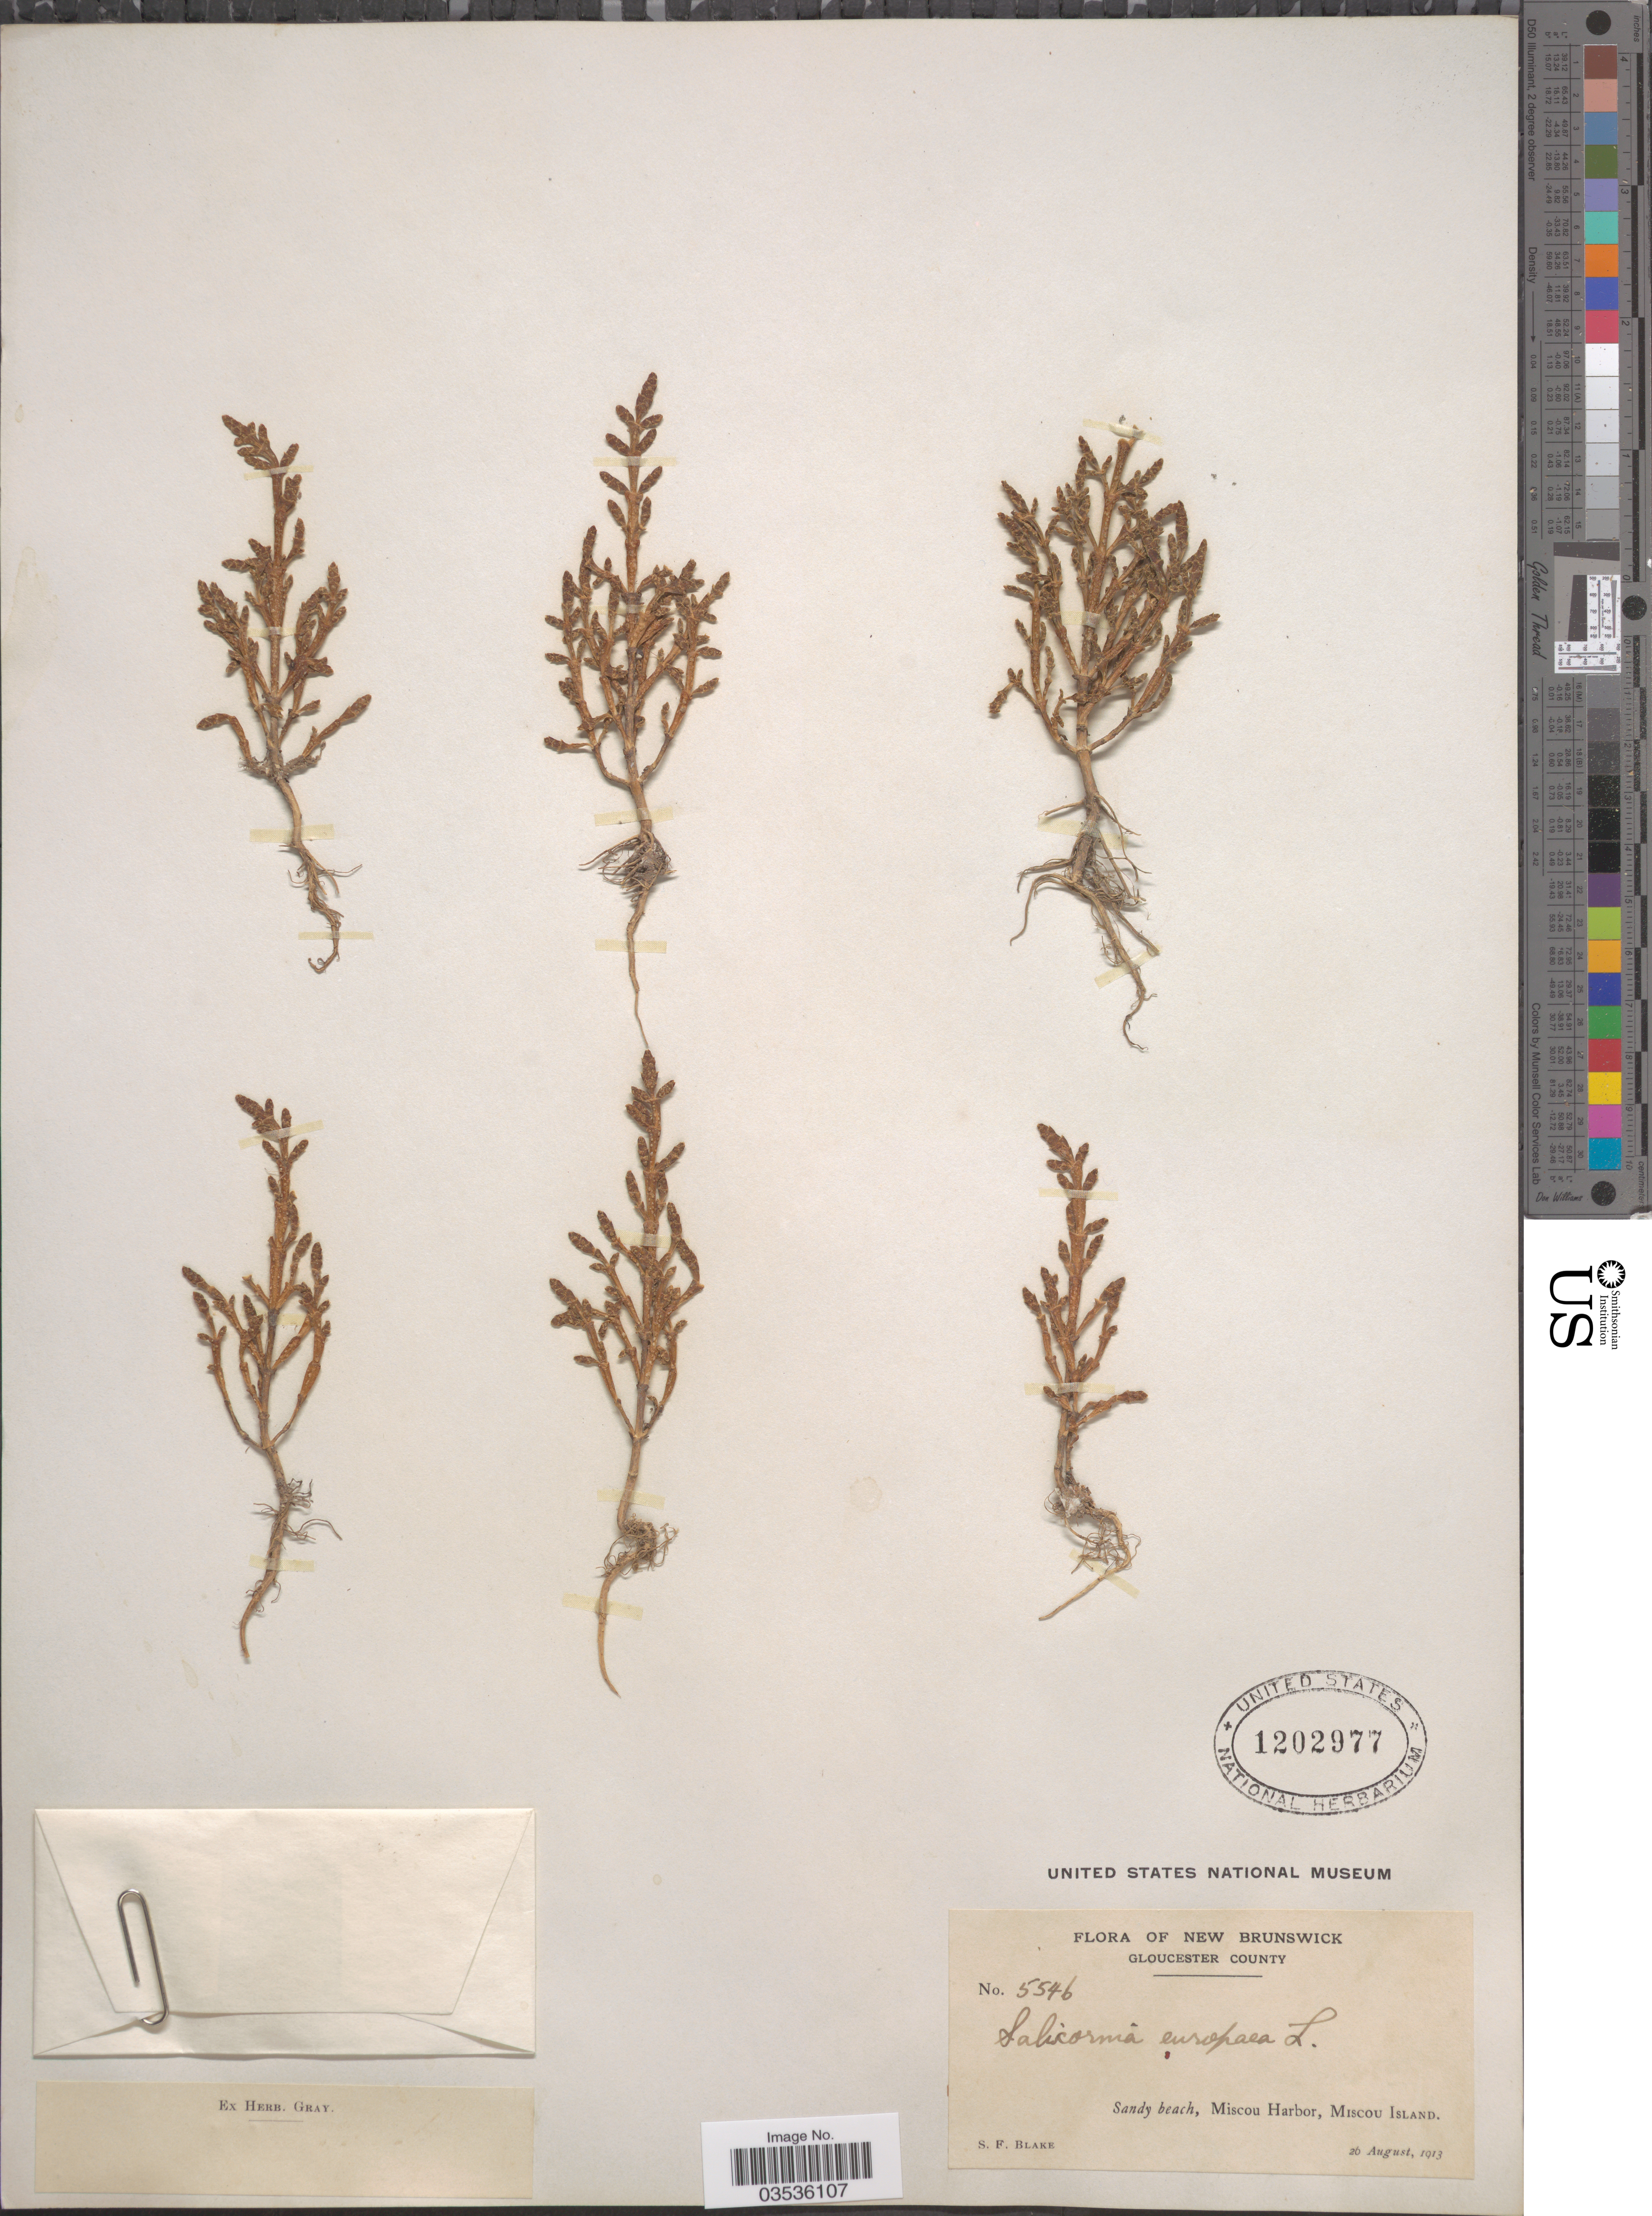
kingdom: Plantae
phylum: Tracheophyta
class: Magnoliopsida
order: Caryophyllales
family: Amaranthaceae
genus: Salicornia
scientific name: Salicornia europaea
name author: L.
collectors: S. Blake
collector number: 5546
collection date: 1913-08-26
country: Canada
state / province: New Brunswick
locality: Gloucester County. Miscou Harbor, Miscou Island.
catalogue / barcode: US 1202977